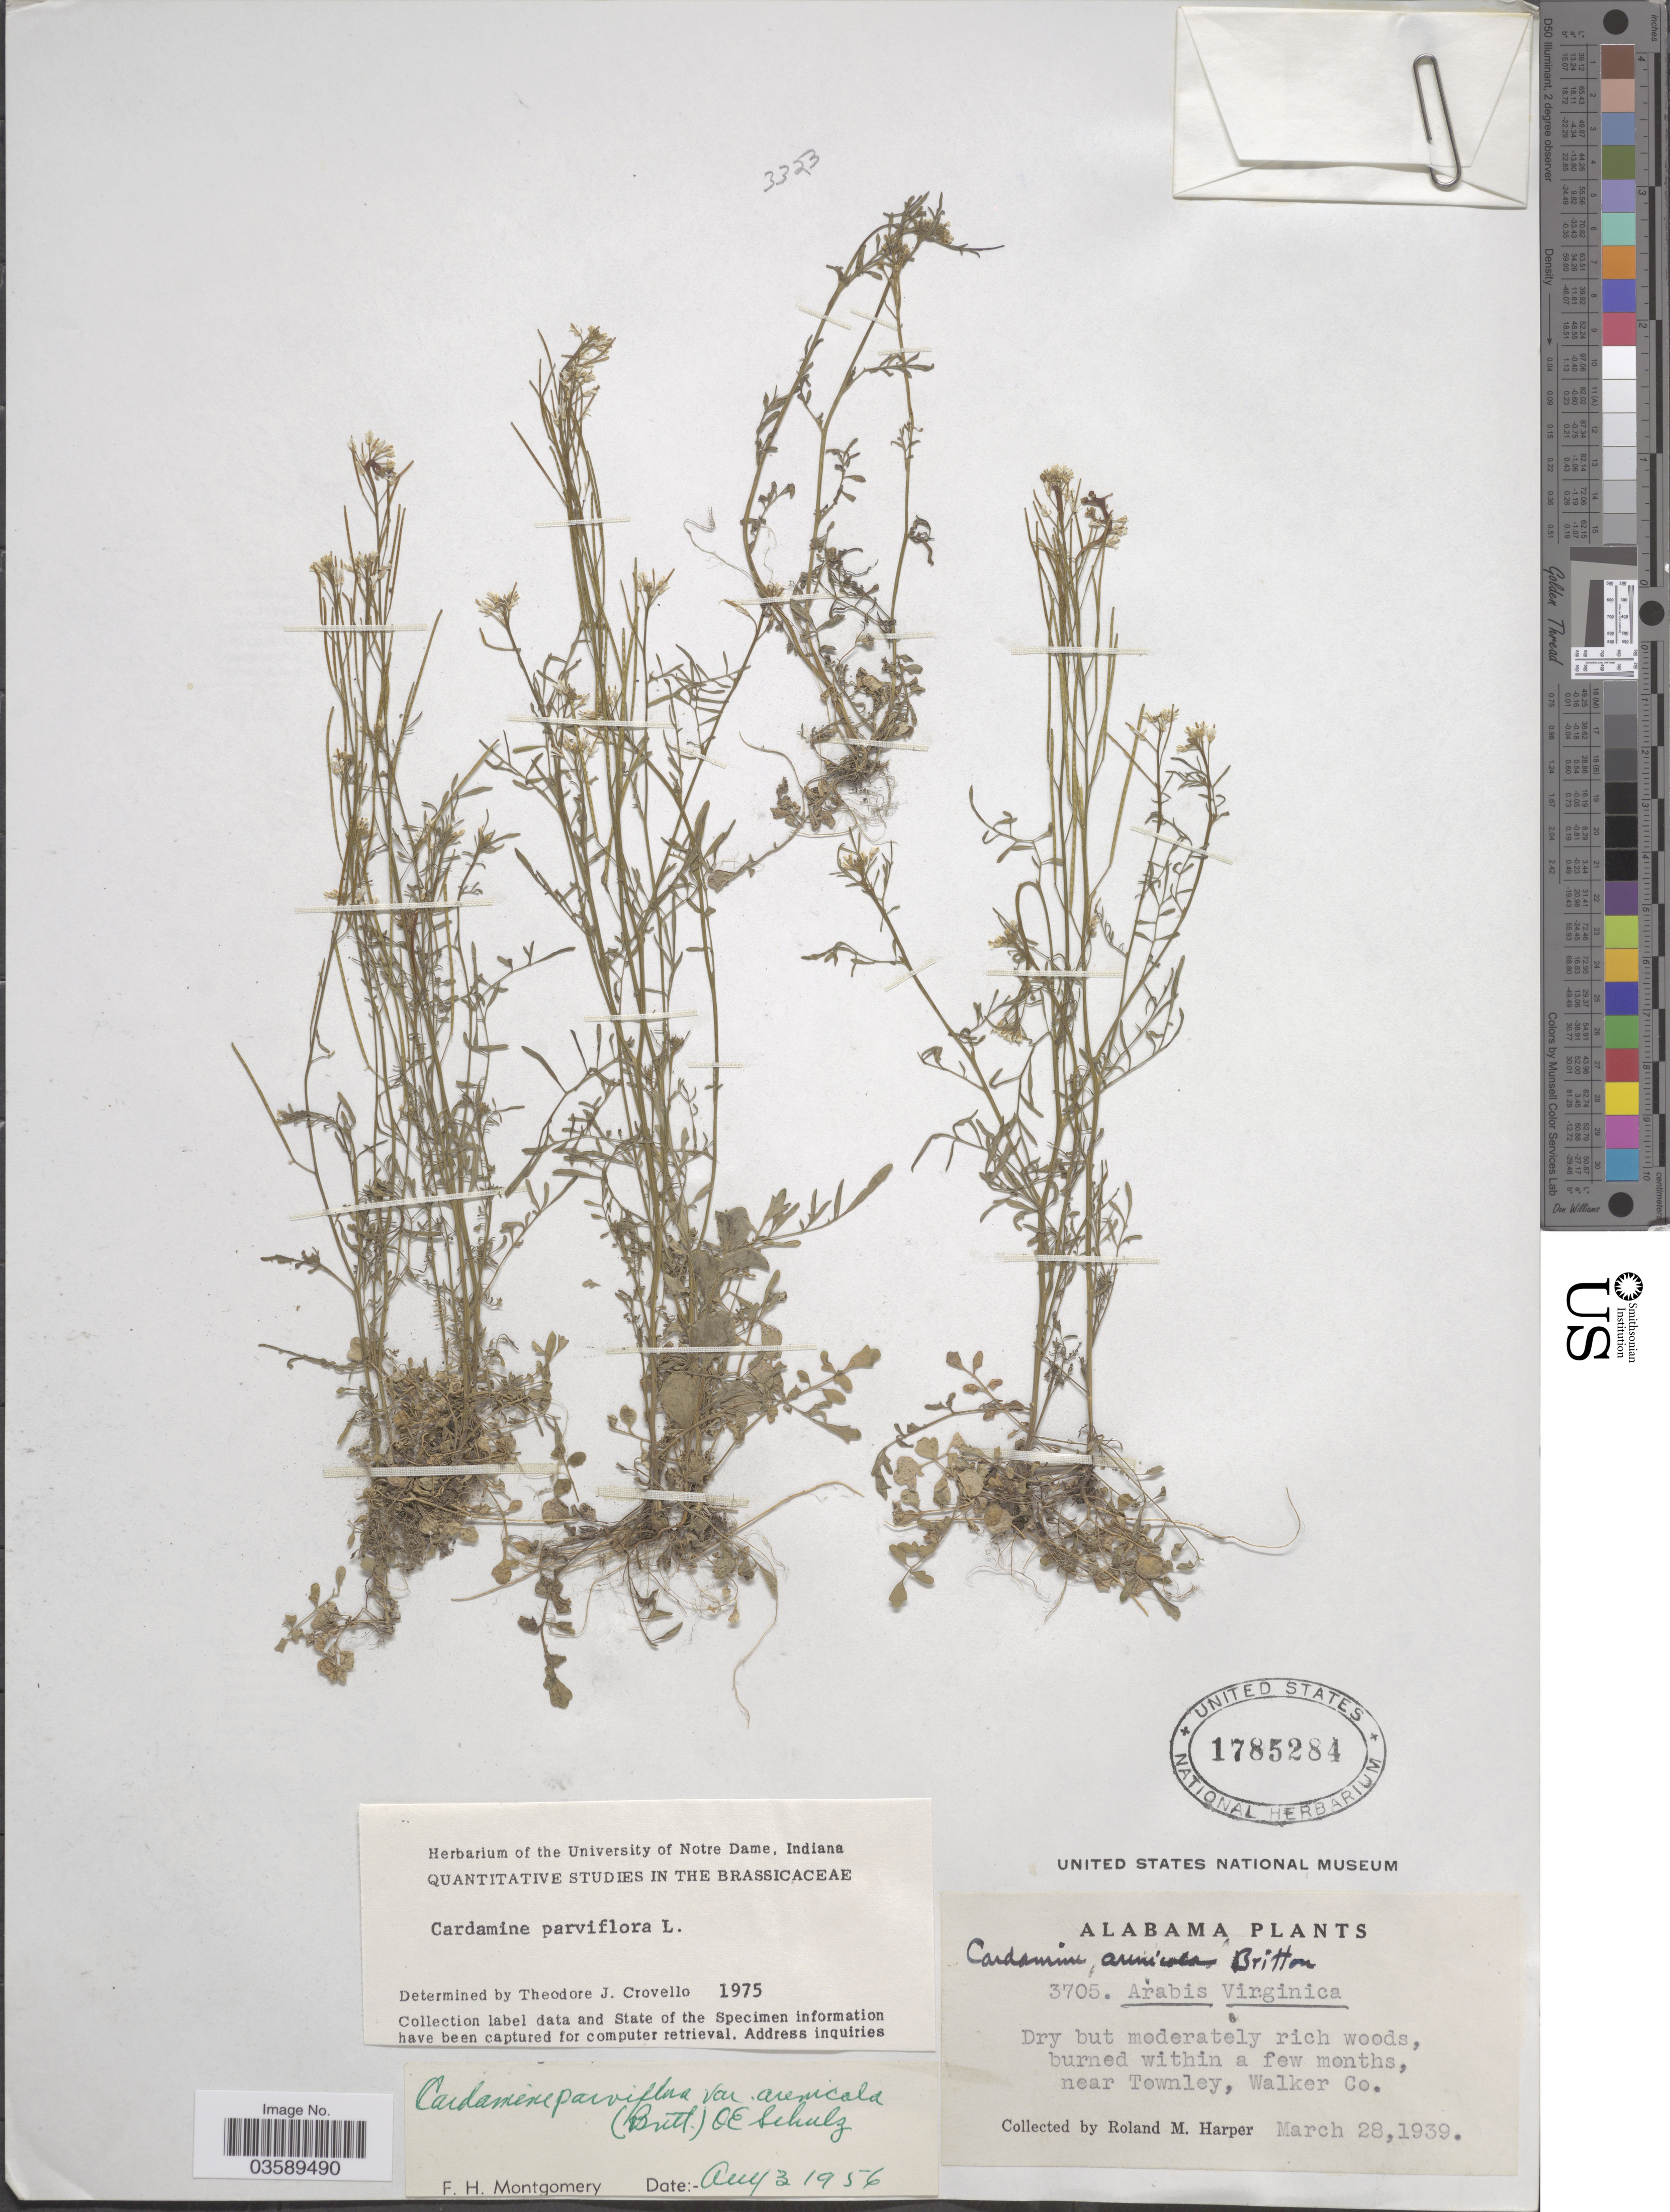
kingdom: Plantae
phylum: Tracheophyta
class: Magnoliopsida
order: Brassicales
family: Brassicaceae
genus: Cardamine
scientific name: Cardamine parviflora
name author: L.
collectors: R. M. Harper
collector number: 3705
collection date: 1939-03-28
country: United States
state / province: Alabama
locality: Near Townley, Walker Co.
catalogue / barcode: US 1785284